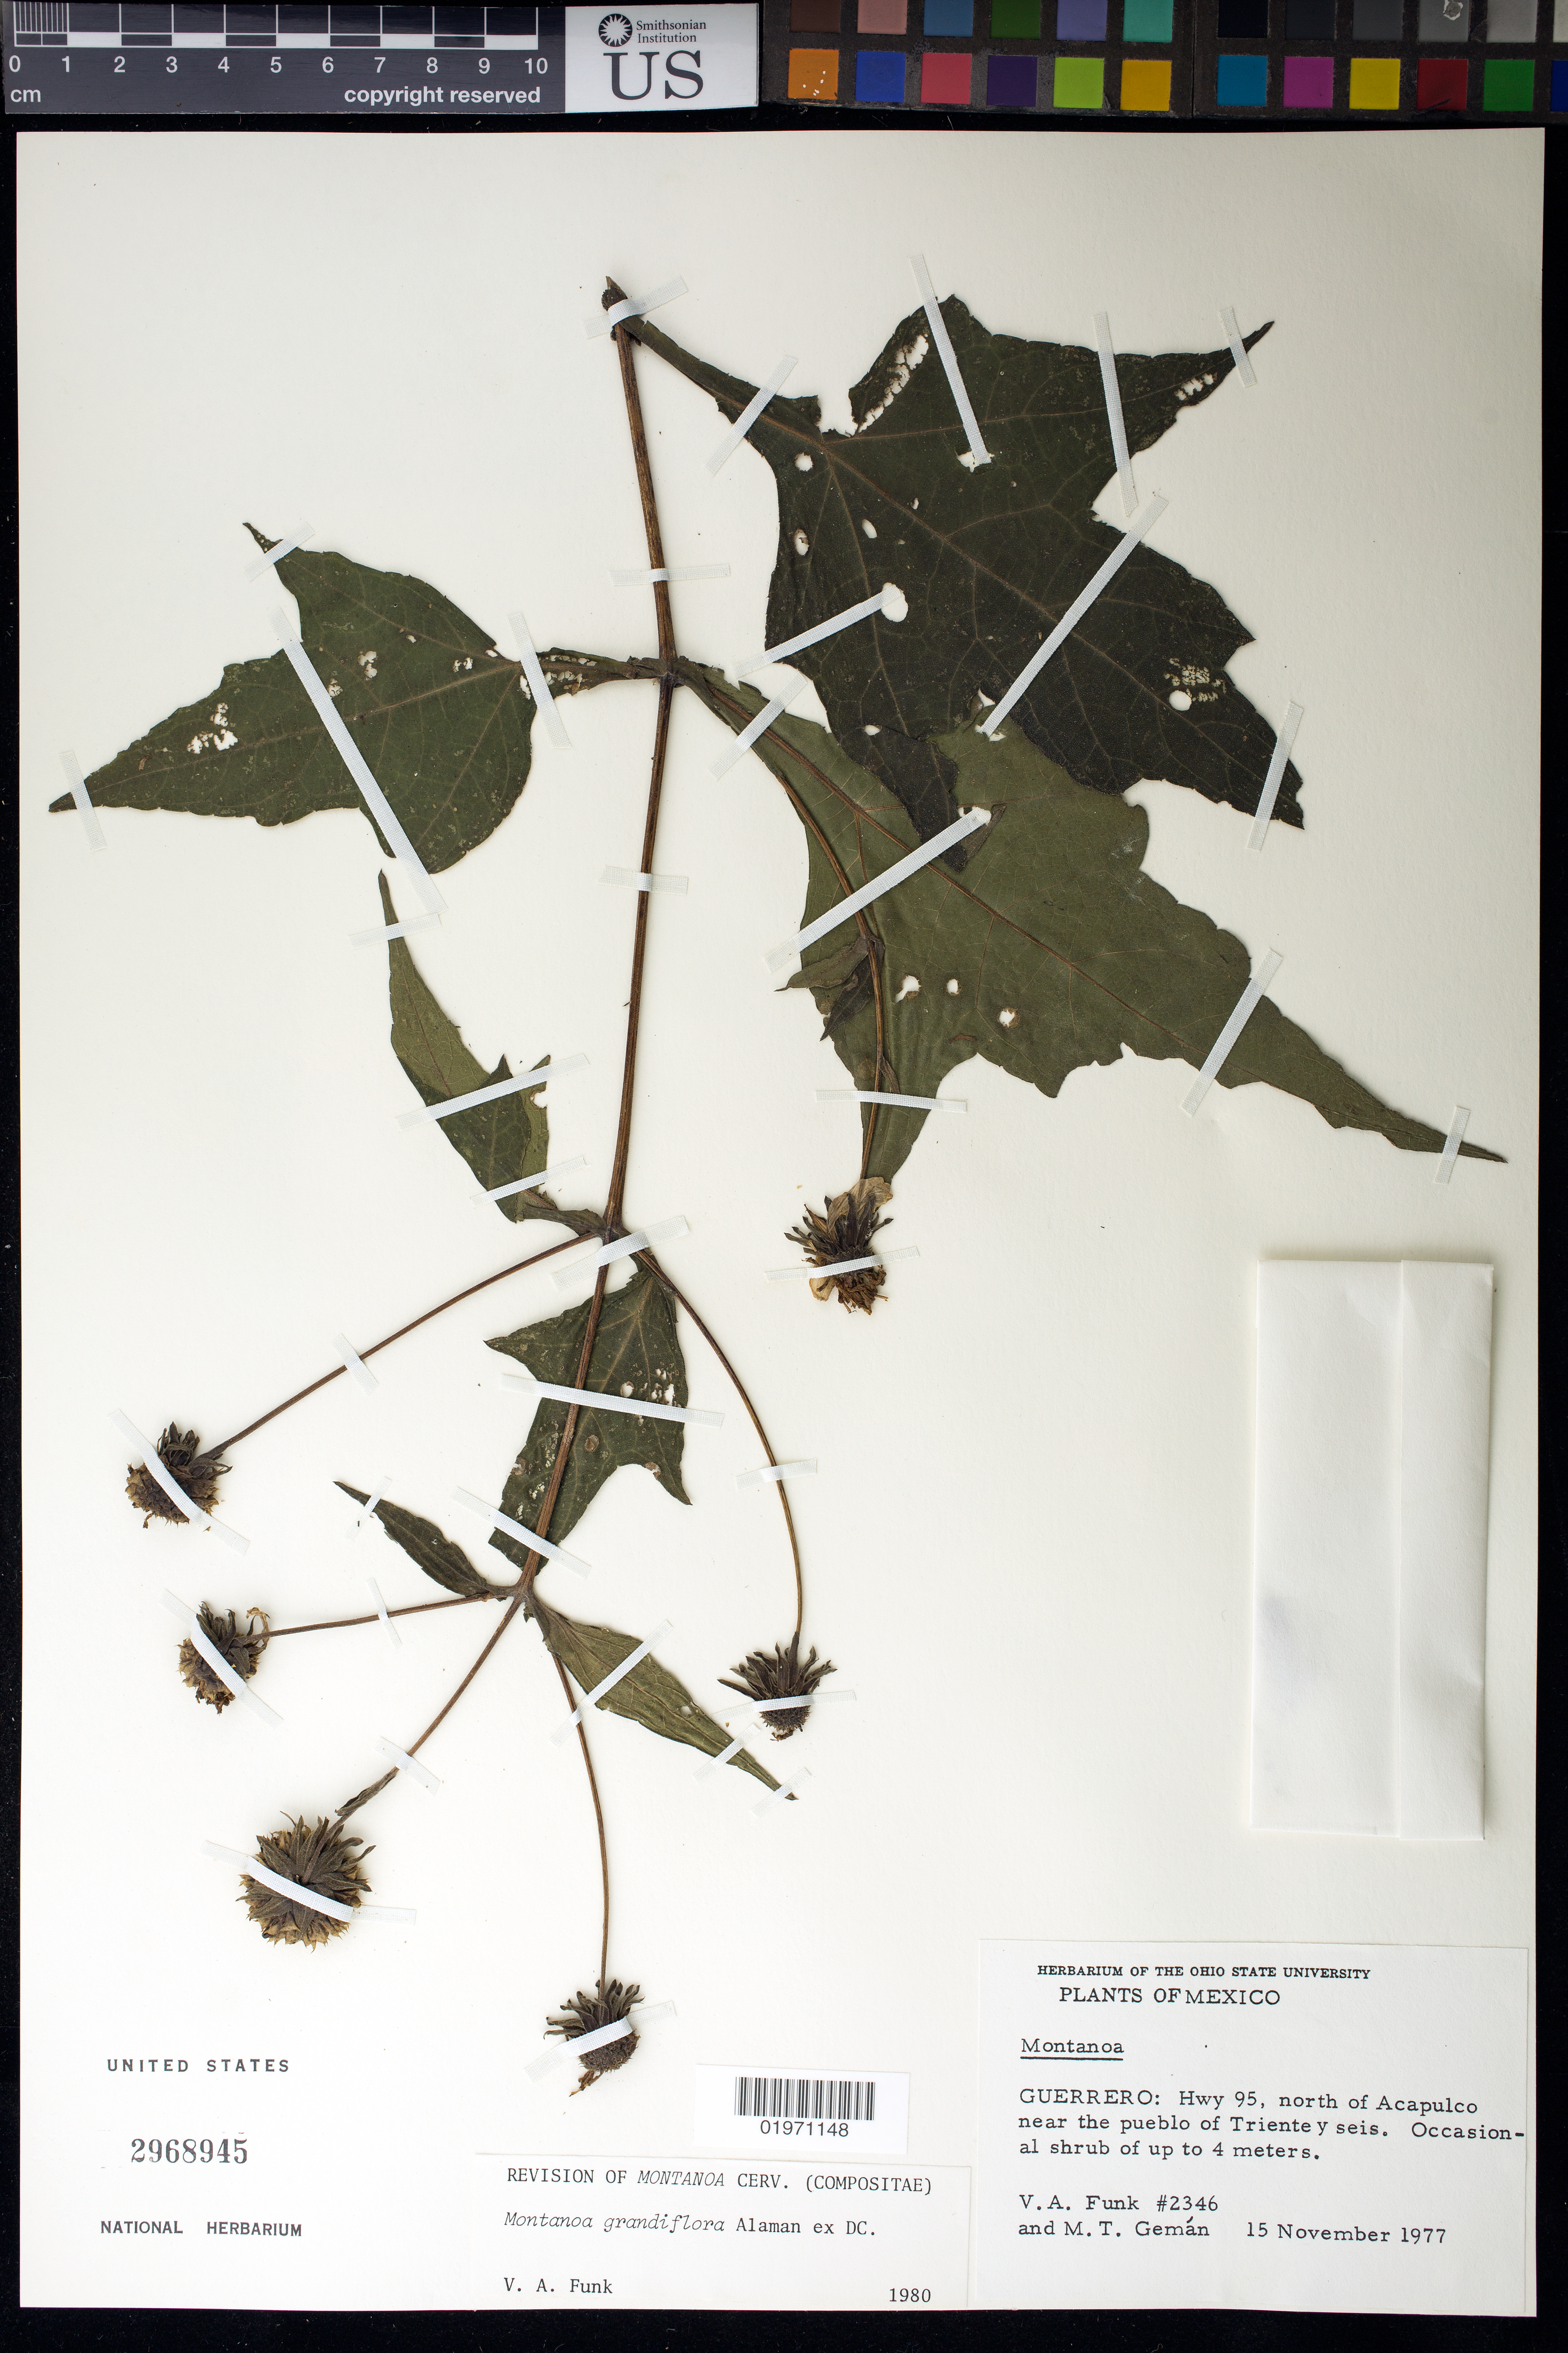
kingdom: Plantae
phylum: Tracheophyta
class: Magnoliopsida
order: Asterales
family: Asteraceae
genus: Montanoa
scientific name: Montanoa grandiflora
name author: Alaman ex DC.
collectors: V. Funk & M. Gemán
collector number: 2346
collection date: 1977-11-15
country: Mexico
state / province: Guerrero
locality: Hwy 95, north of Acapulo near the pueblo of Triente y seis.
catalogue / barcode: US 2968945